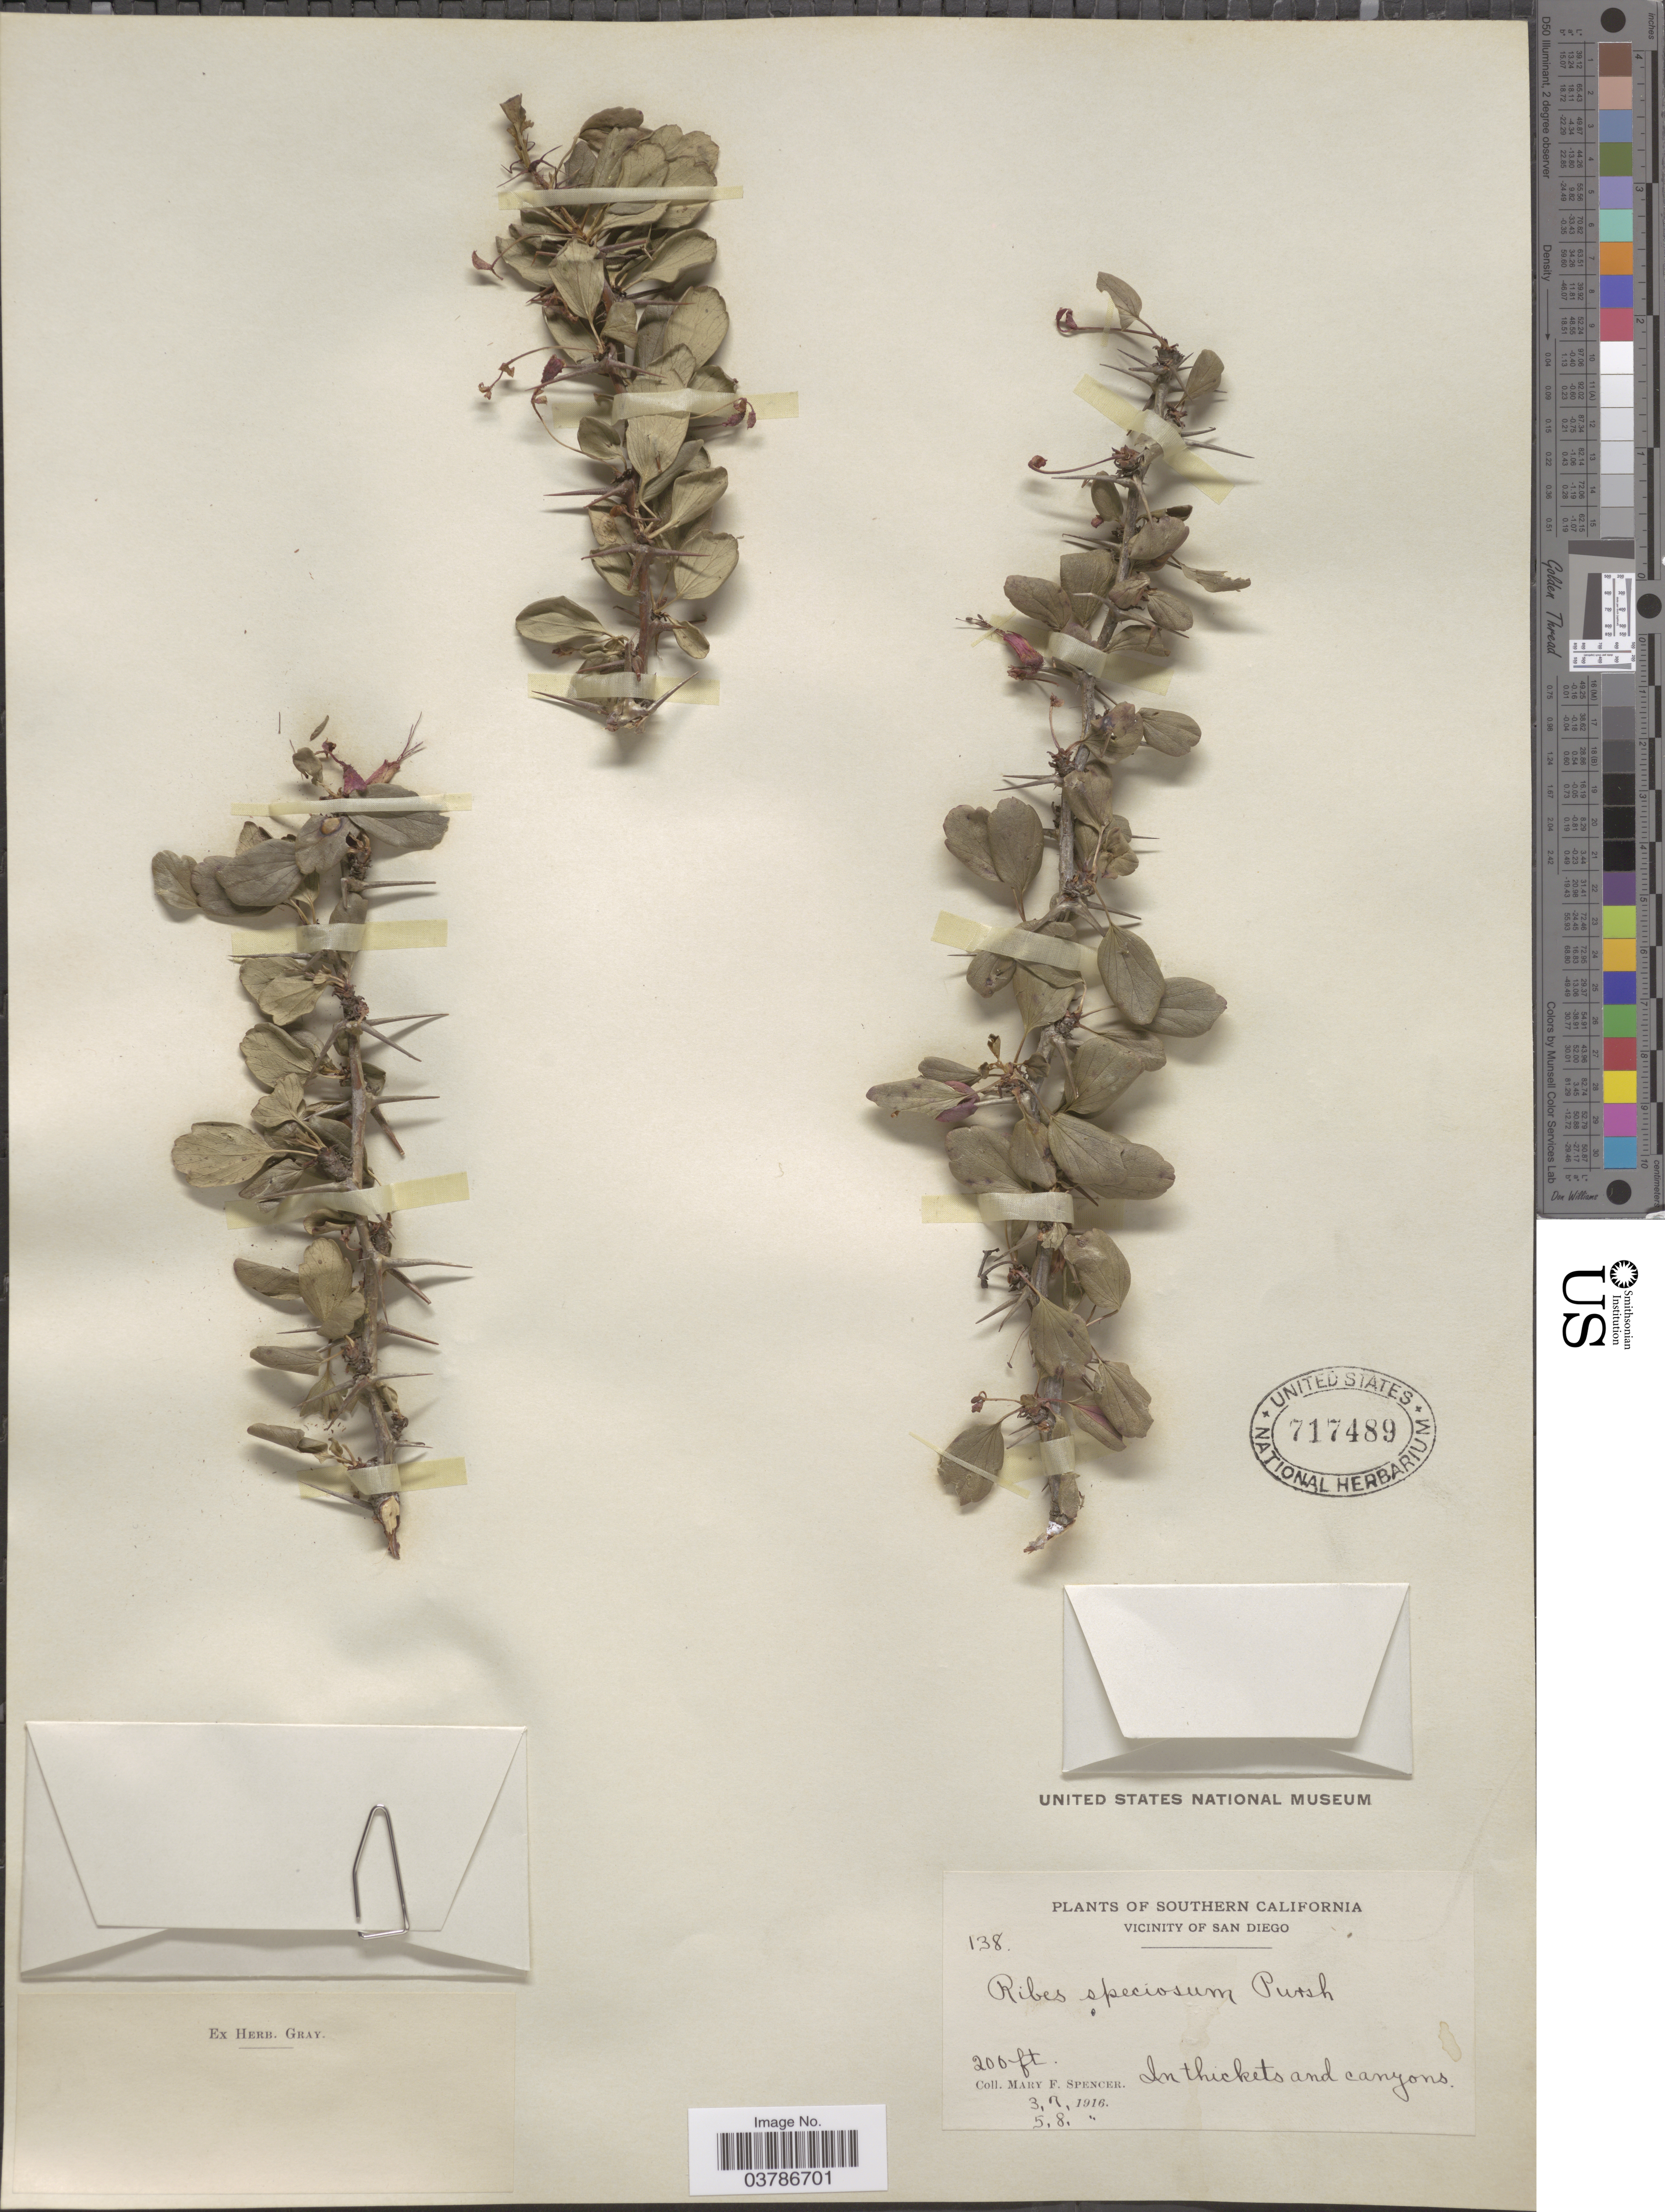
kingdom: Plantae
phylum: Tracheophyta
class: Magnoliopsida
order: Saxifragales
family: Grossulariaceae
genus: Ribes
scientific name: Ribes speciosum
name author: Pursh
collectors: M. Spencer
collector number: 138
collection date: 1916-07-03/1916-08-05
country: United States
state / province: California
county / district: San Diego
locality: Southern California. Vicinity of San Diego. In thickets and canyons.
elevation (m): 61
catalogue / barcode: US 717489